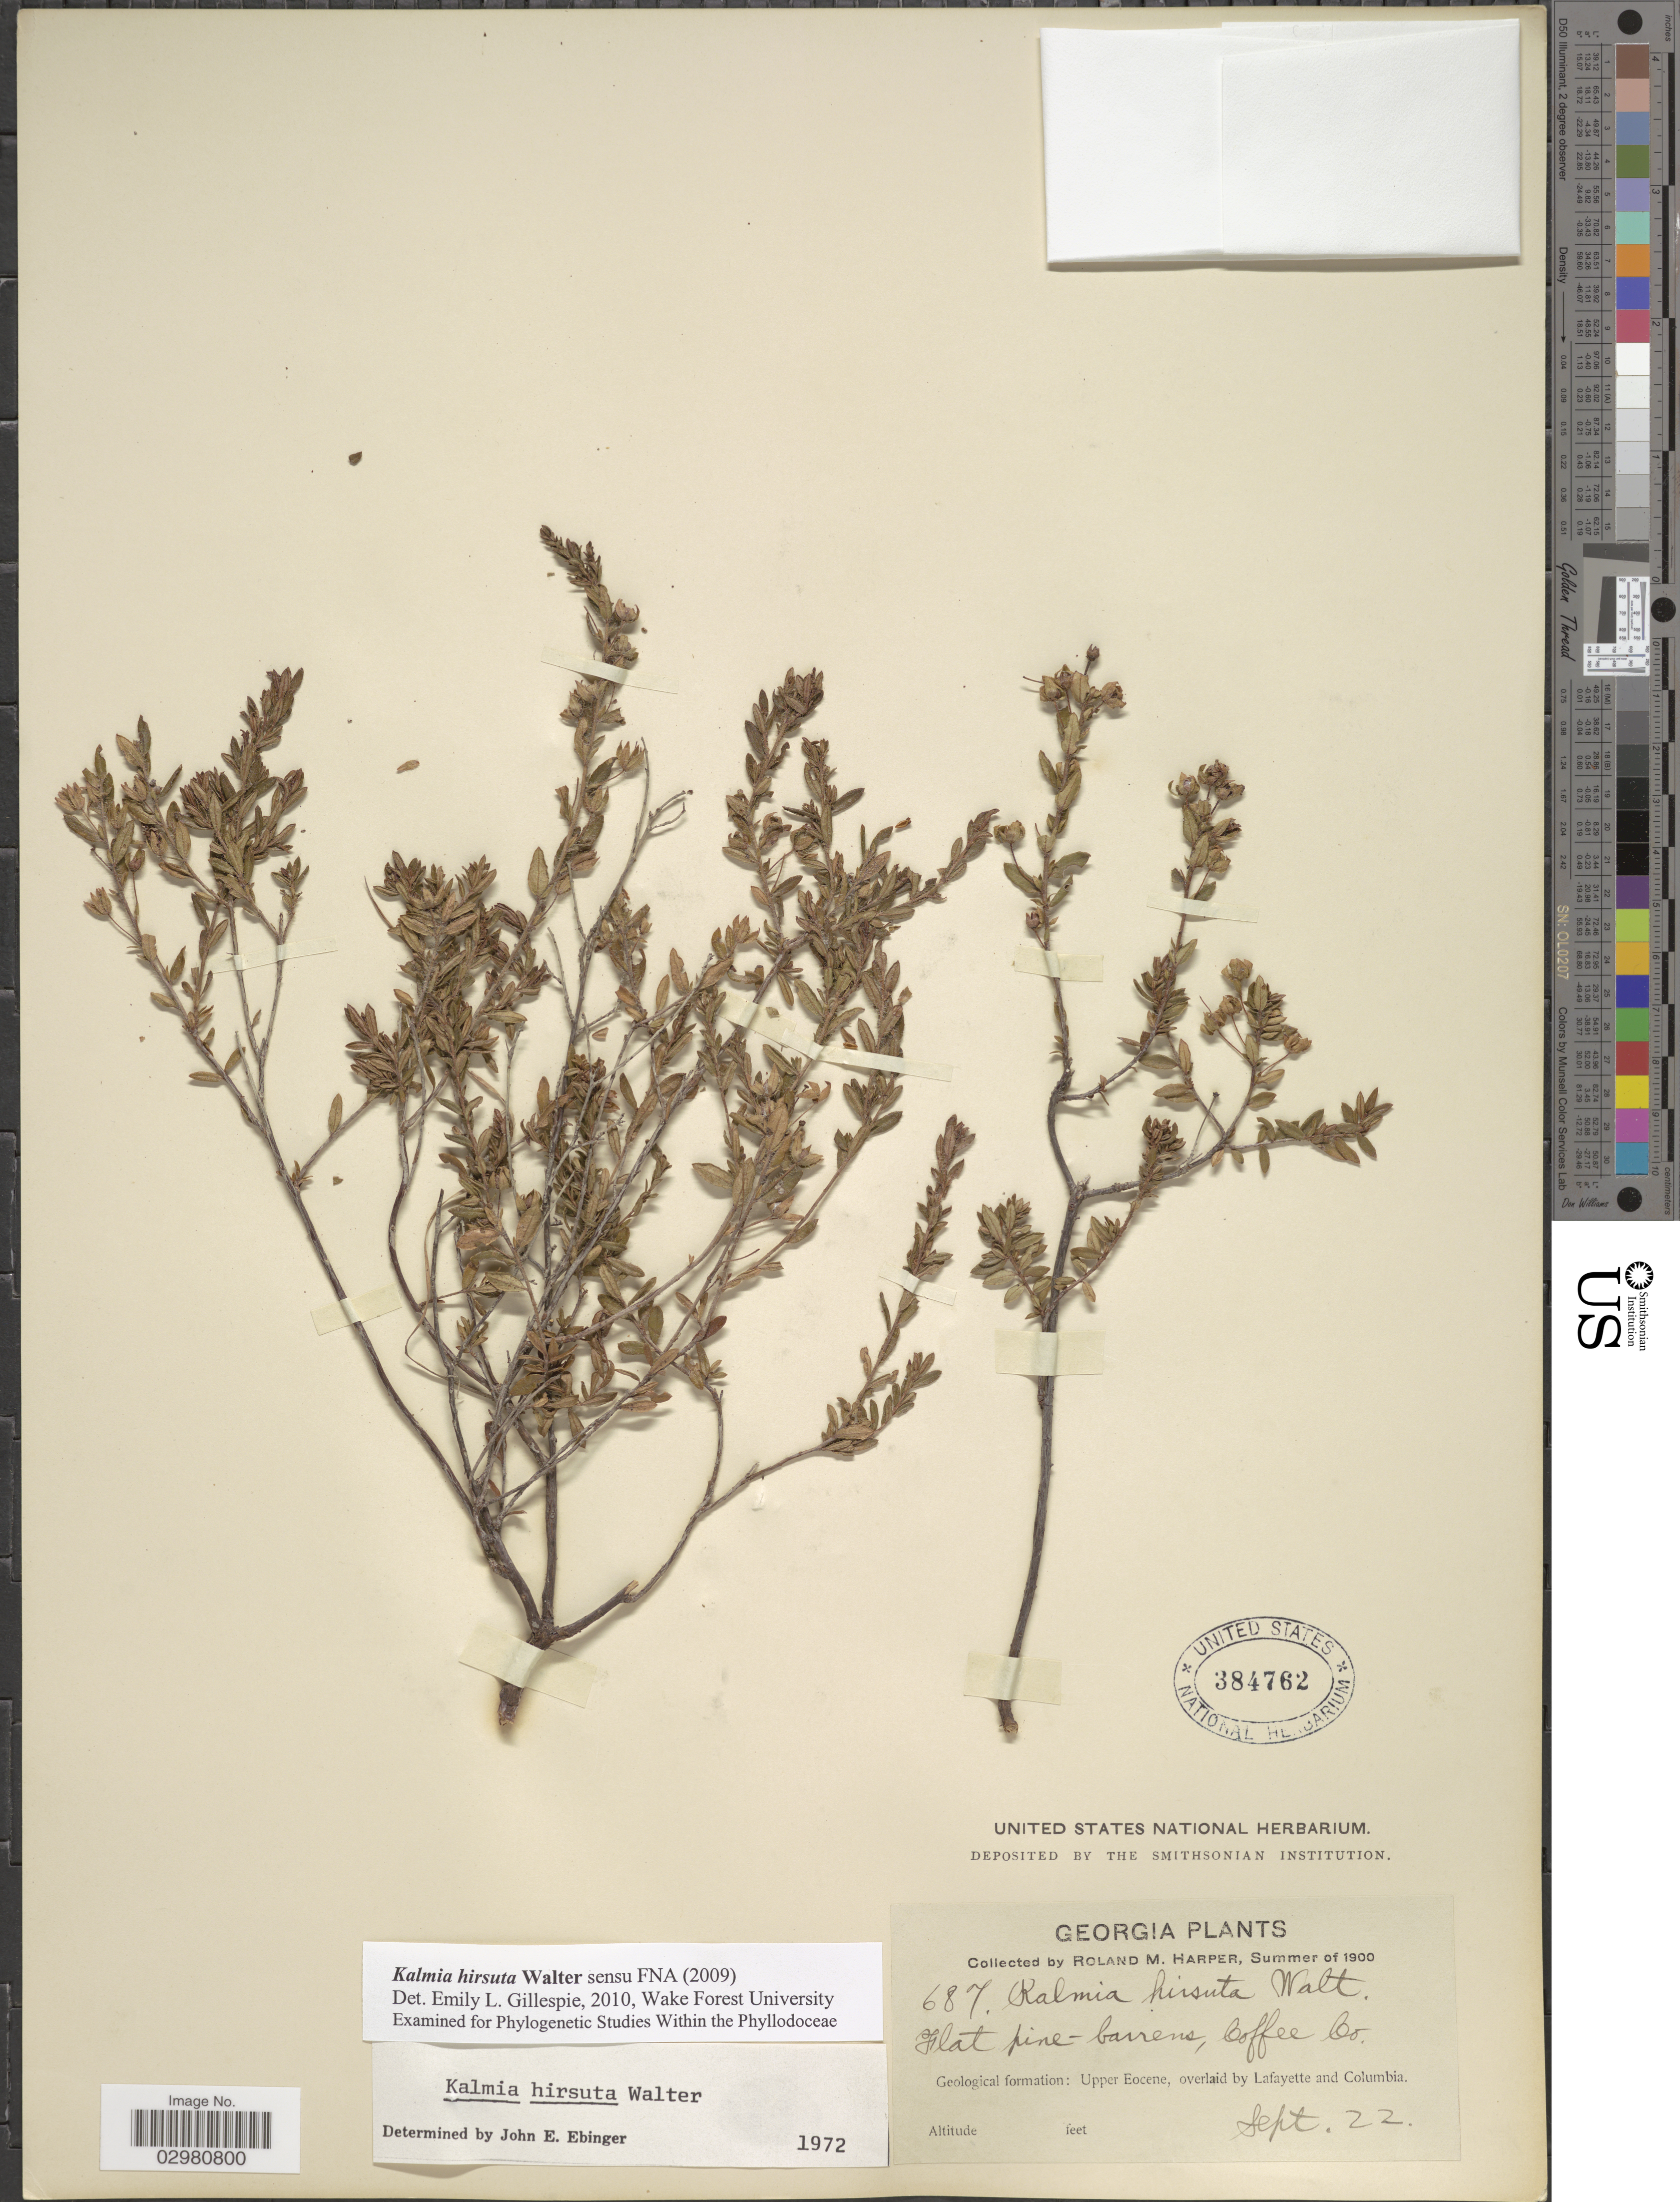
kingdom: Plantae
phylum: Tracheophyta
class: Magnoliopsida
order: Ericales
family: Ericaceae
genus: Kalmia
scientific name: Kalmia hirsuta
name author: Walter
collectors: R. M. Harper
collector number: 687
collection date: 1900-09-22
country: United States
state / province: Georgia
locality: Coffee Co. Geological formation: Eocene, overlaid by Lafayette and Columbia.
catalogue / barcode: US 384762